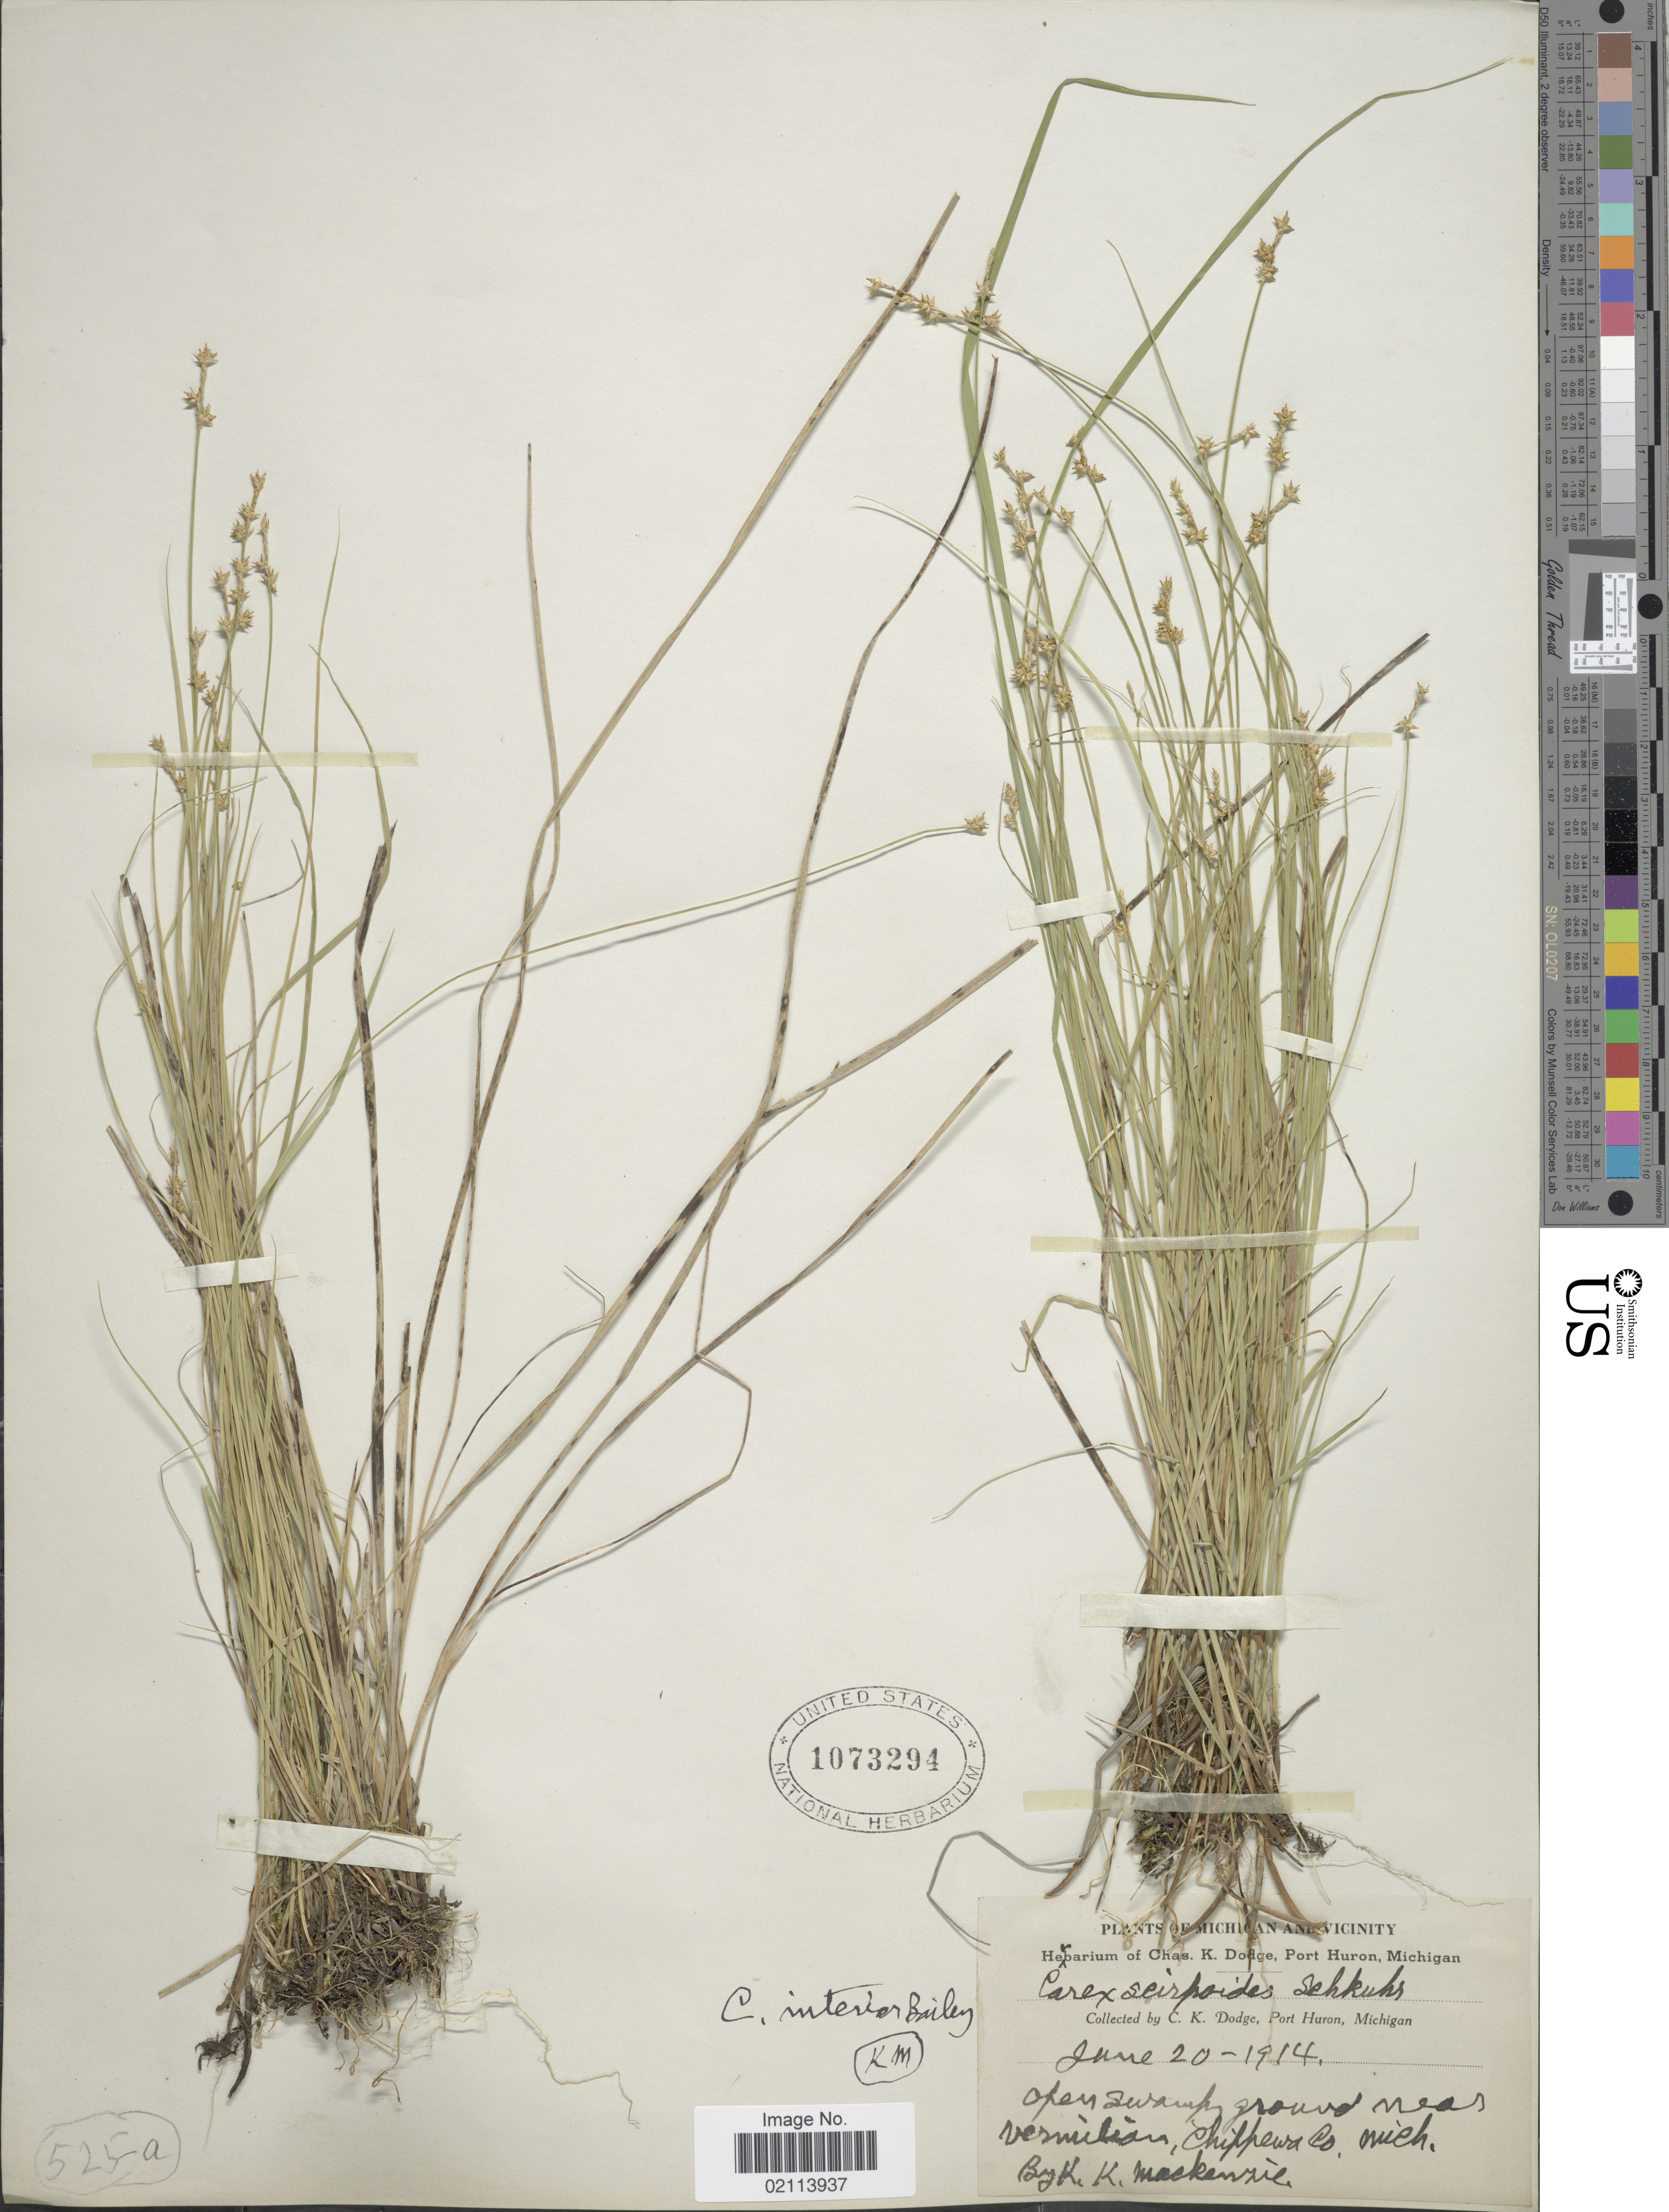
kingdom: Plantae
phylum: Tracheophyta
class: Liliopsida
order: Poales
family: Cyperaceae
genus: Carex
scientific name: Carex interior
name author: L.H. Bailey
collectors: C. K. Dodge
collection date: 1914-06-20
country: United States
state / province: Michigan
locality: Michigan and Vicinity, Port Huron, open swampy ground near vermilian, Chippewa Co.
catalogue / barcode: US 1073294